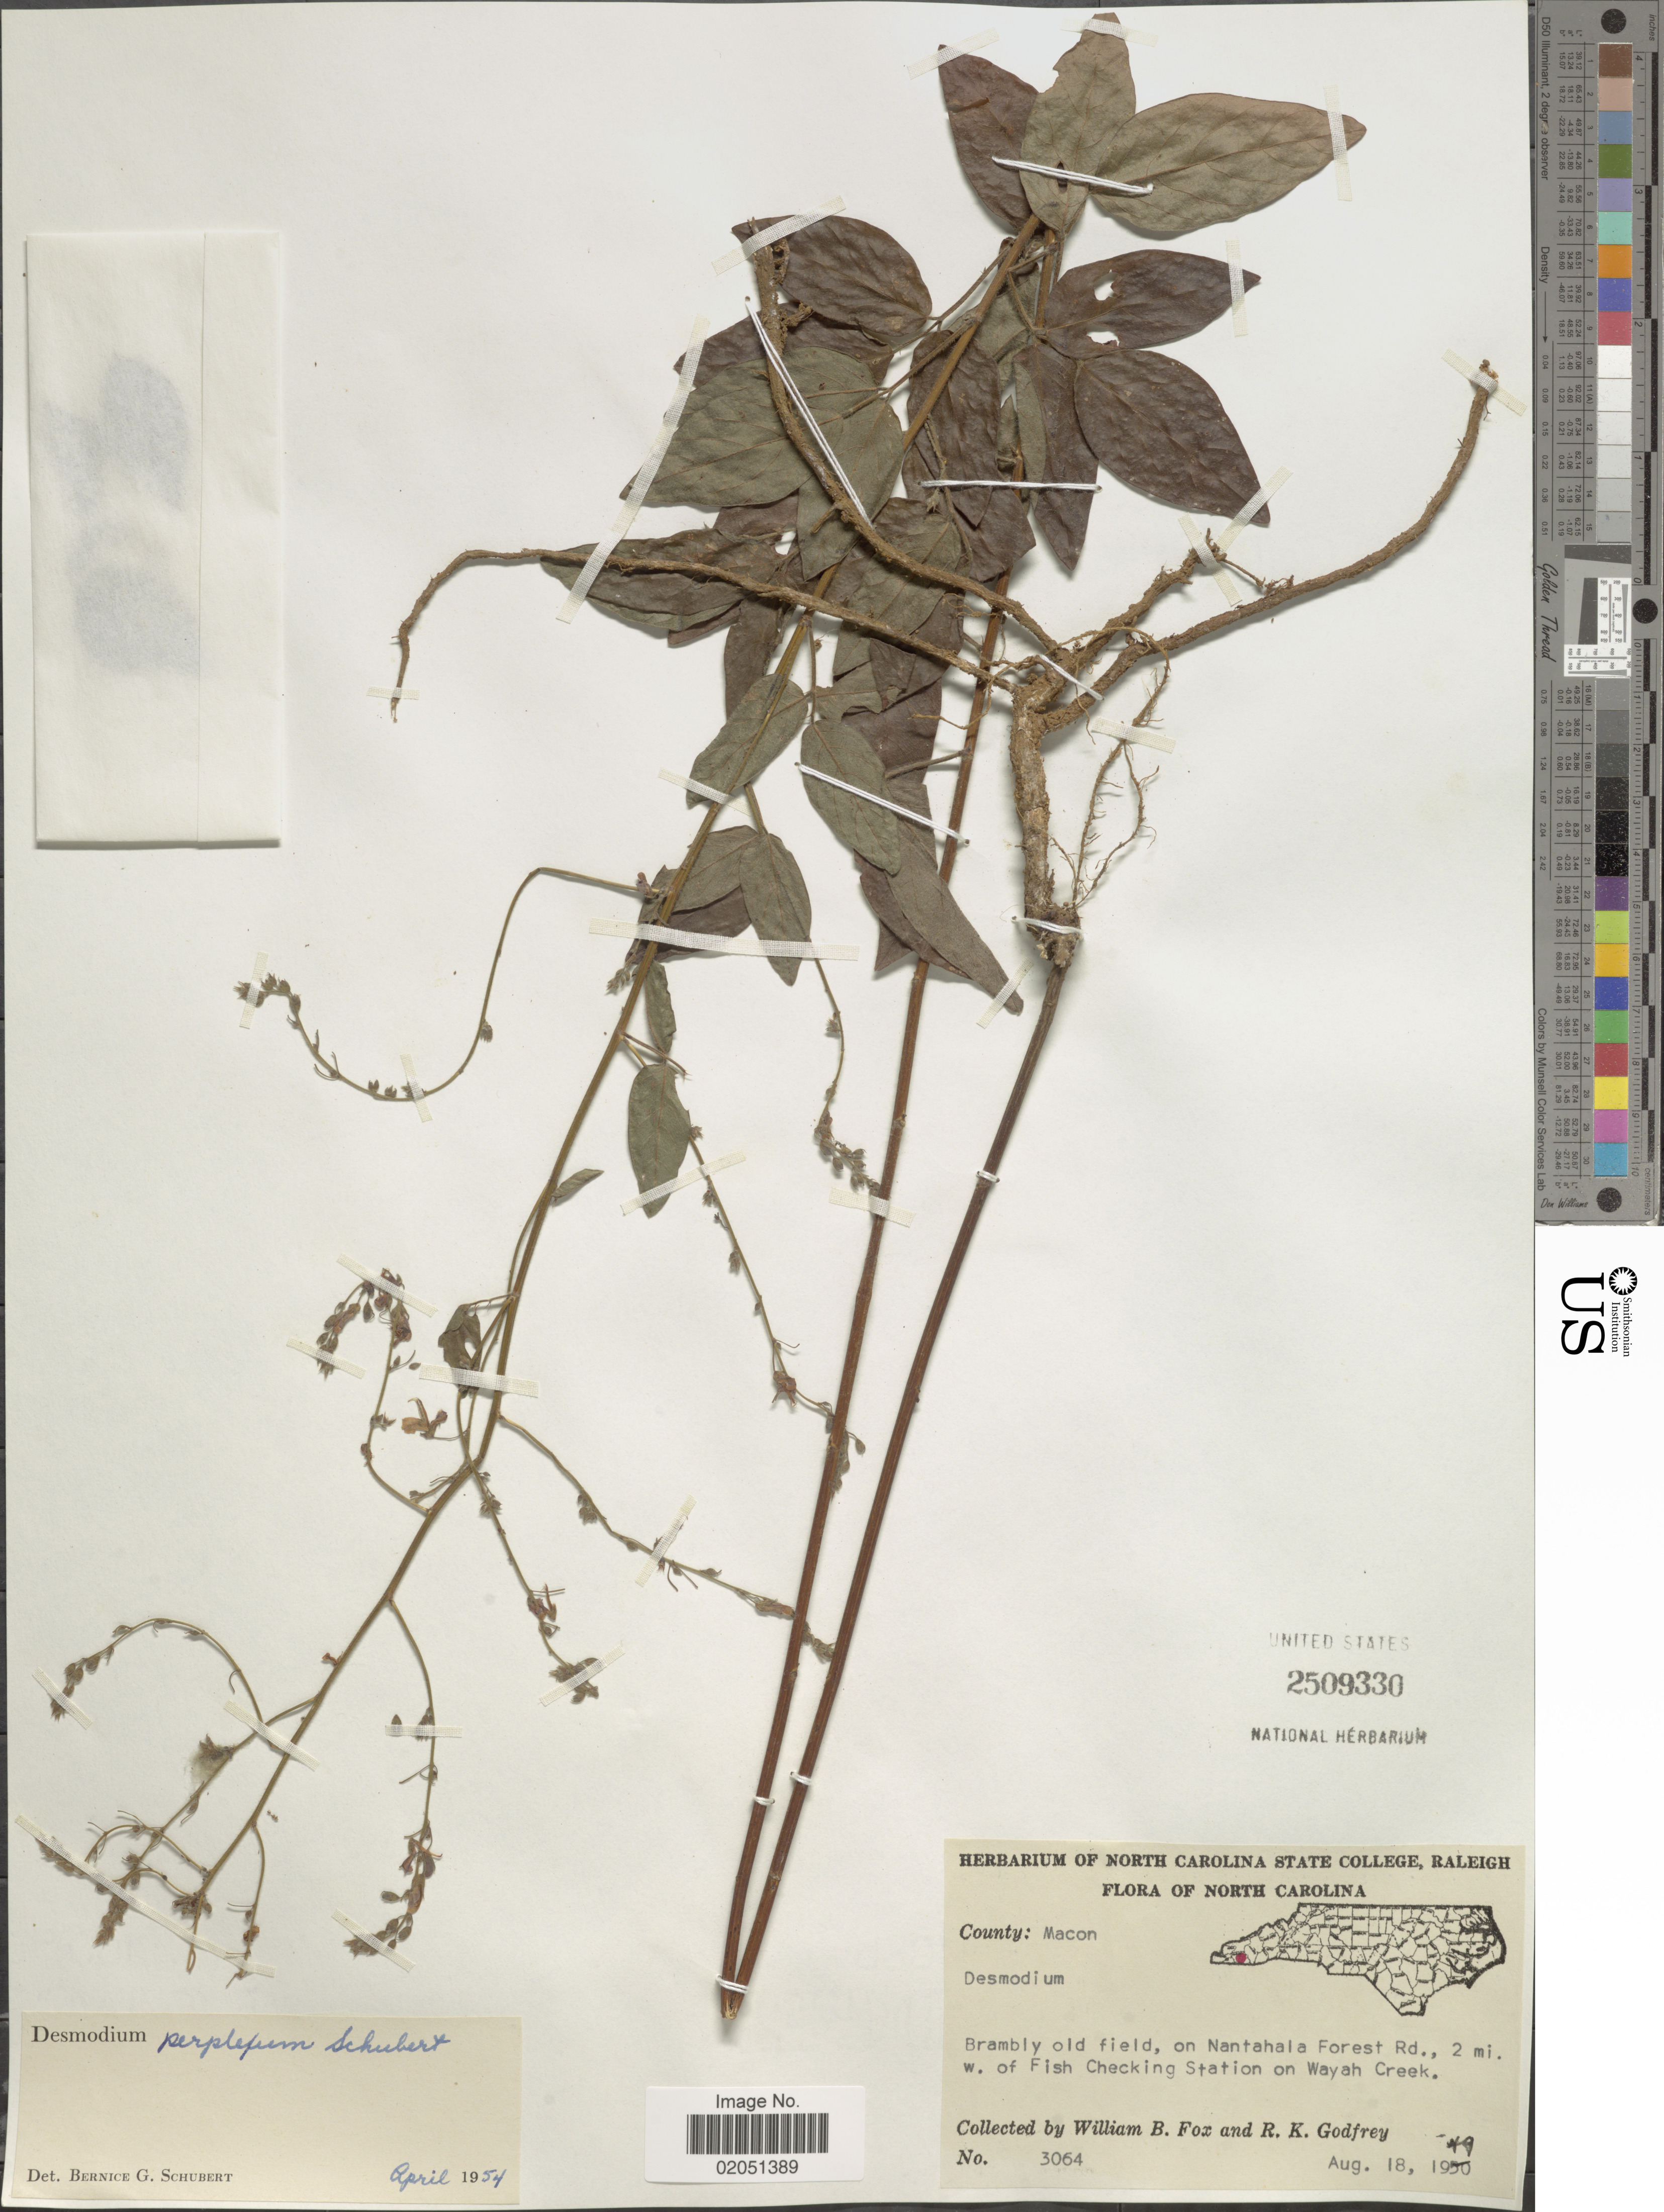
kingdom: Plantae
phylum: Tracheophyta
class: Magnoliopsida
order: Fabales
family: Fabaceae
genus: Desmodium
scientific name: Desmodium perplexum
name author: B.G. Schub.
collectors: W. B. Fox & R. K. Godfrey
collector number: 3064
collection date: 1949-08-18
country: United States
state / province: North Carolina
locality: County: Macon, Bramby old field, on Nantahala Forest rd., 2 mi. w. of Fish Checking Station on Wayah Creek.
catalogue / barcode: US 2509330